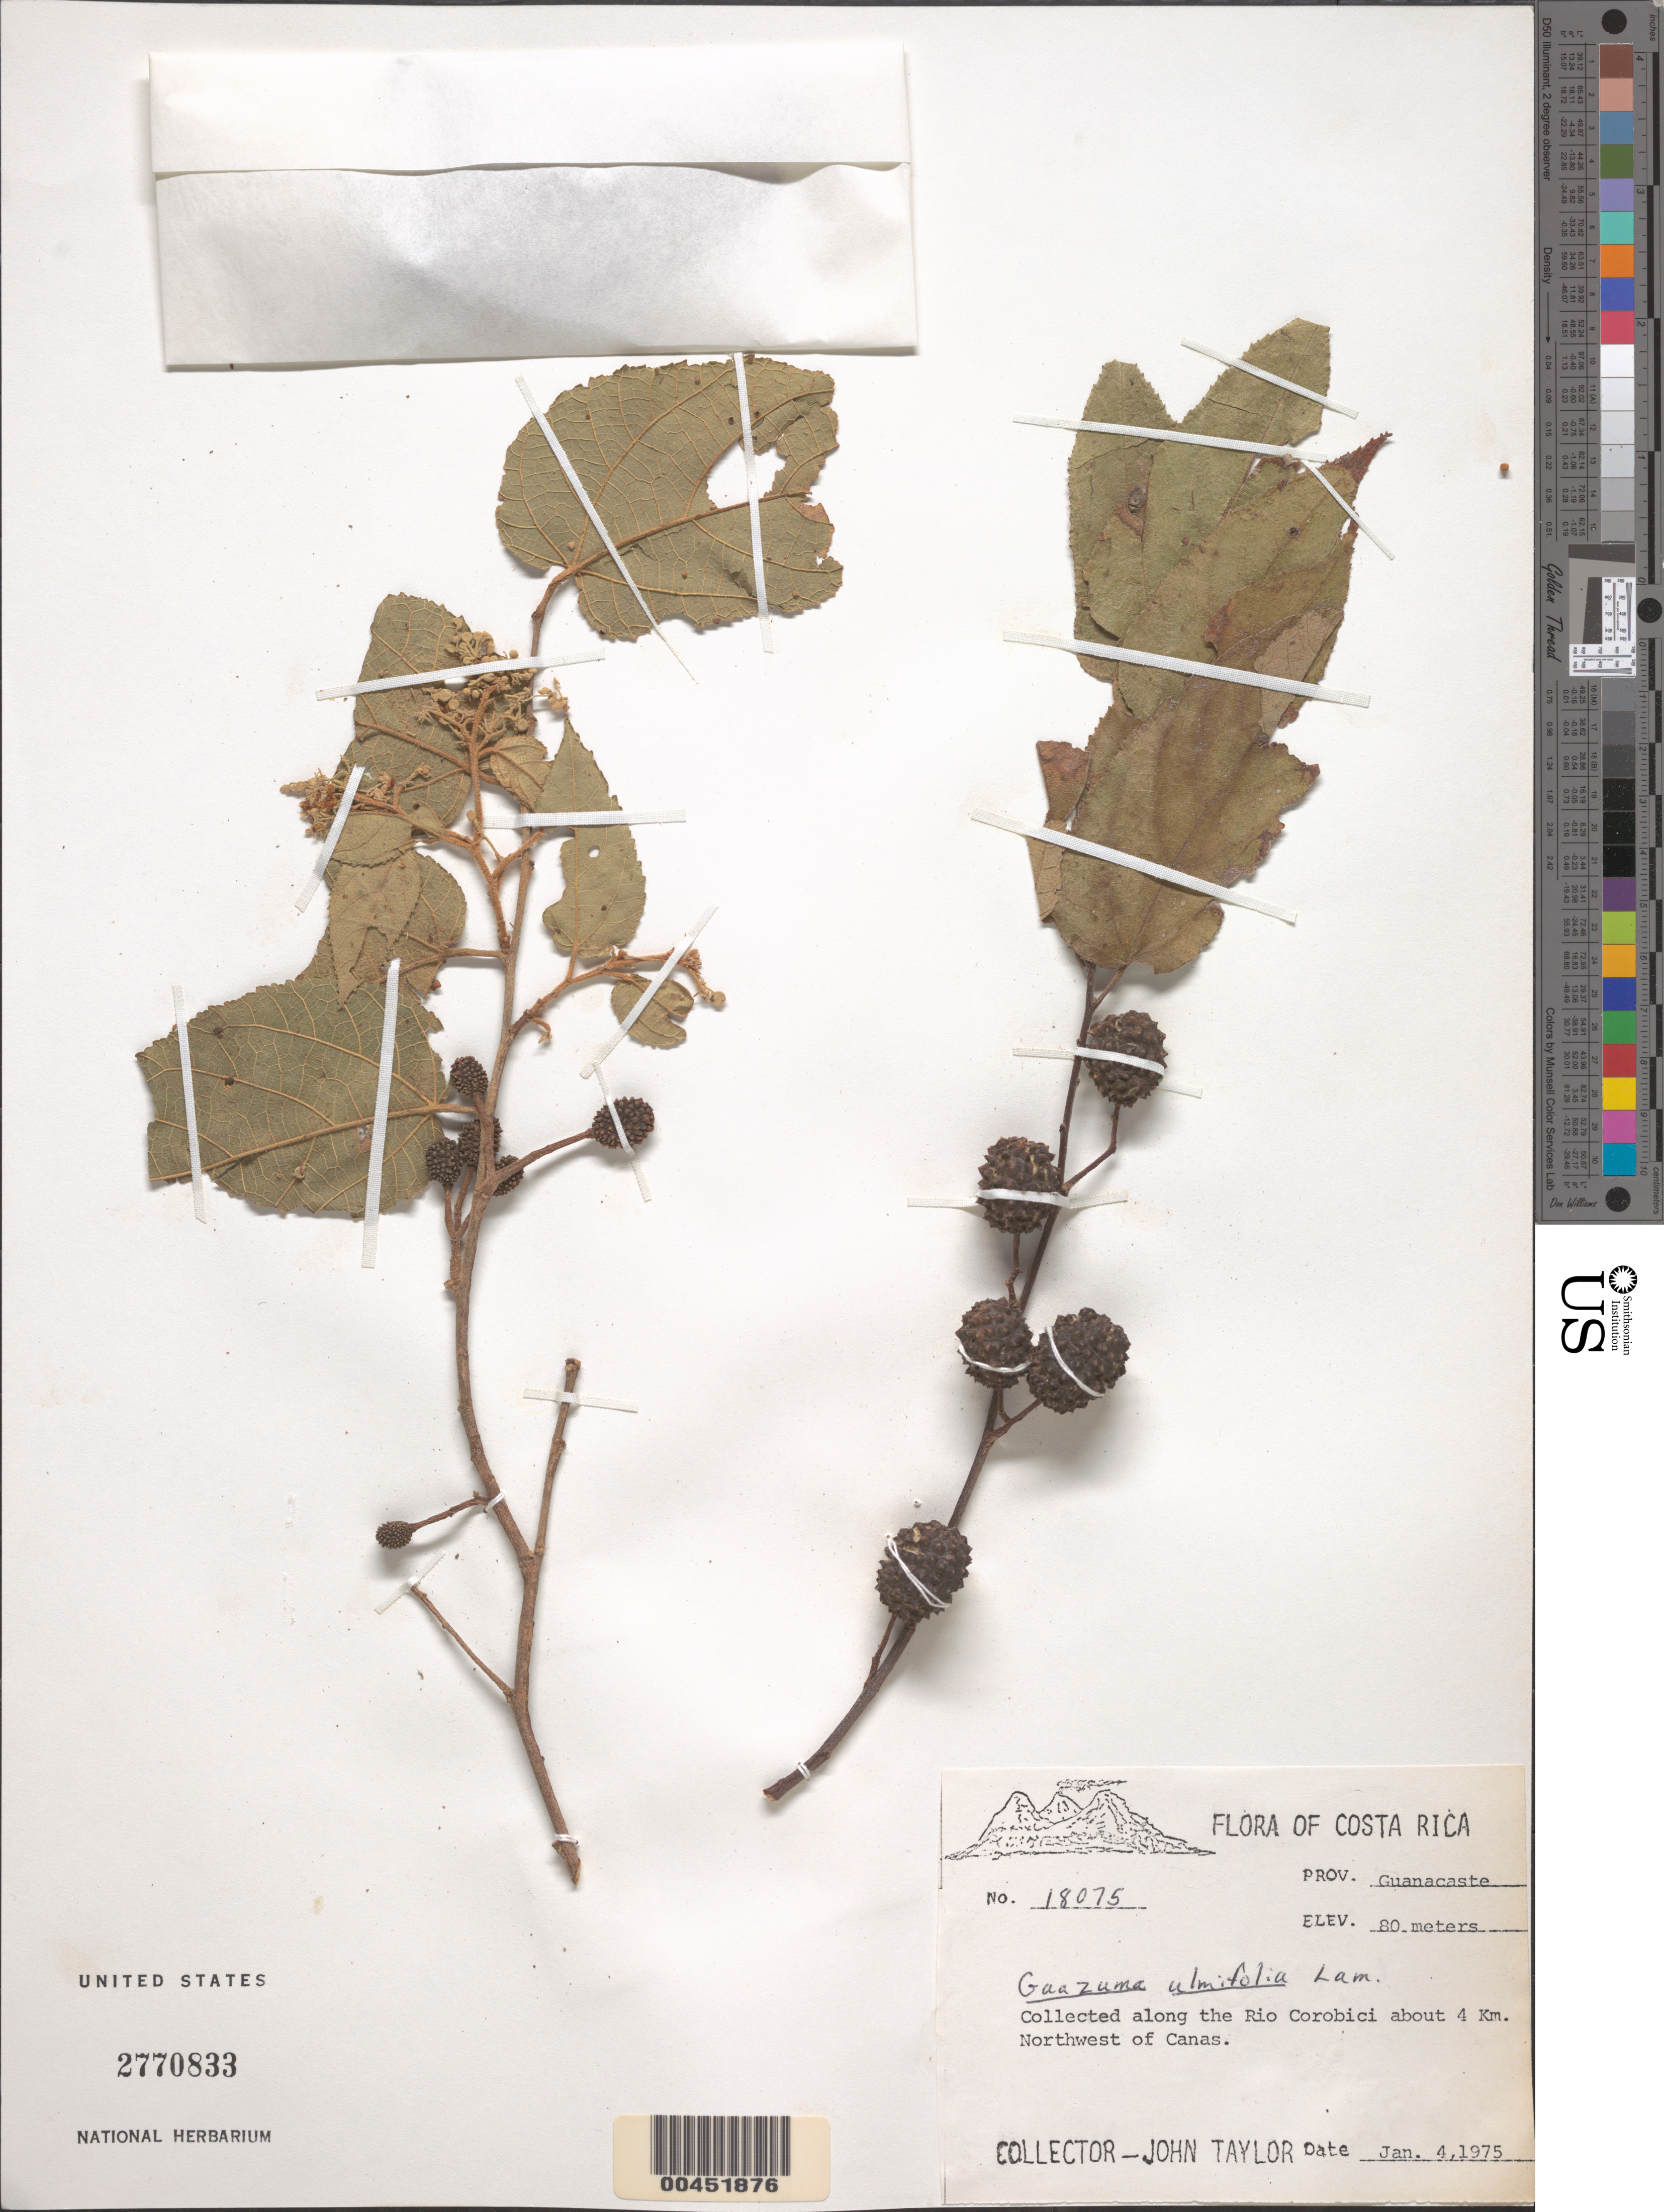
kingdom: Plantae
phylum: Tracheophyta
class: Magnoliopsida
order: Malvales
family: Malvaceae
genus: Guazuma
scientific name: Guazuma ulmifolia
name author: Lam.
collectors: J. Taylor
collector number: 18075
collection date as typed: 04 Jan 1975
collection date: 1975-01-04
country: Costa Rica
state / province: Guanacaste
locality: Along the Rio Corobici about 4 km NW of Canas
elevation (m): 80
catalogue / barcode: US 2770833